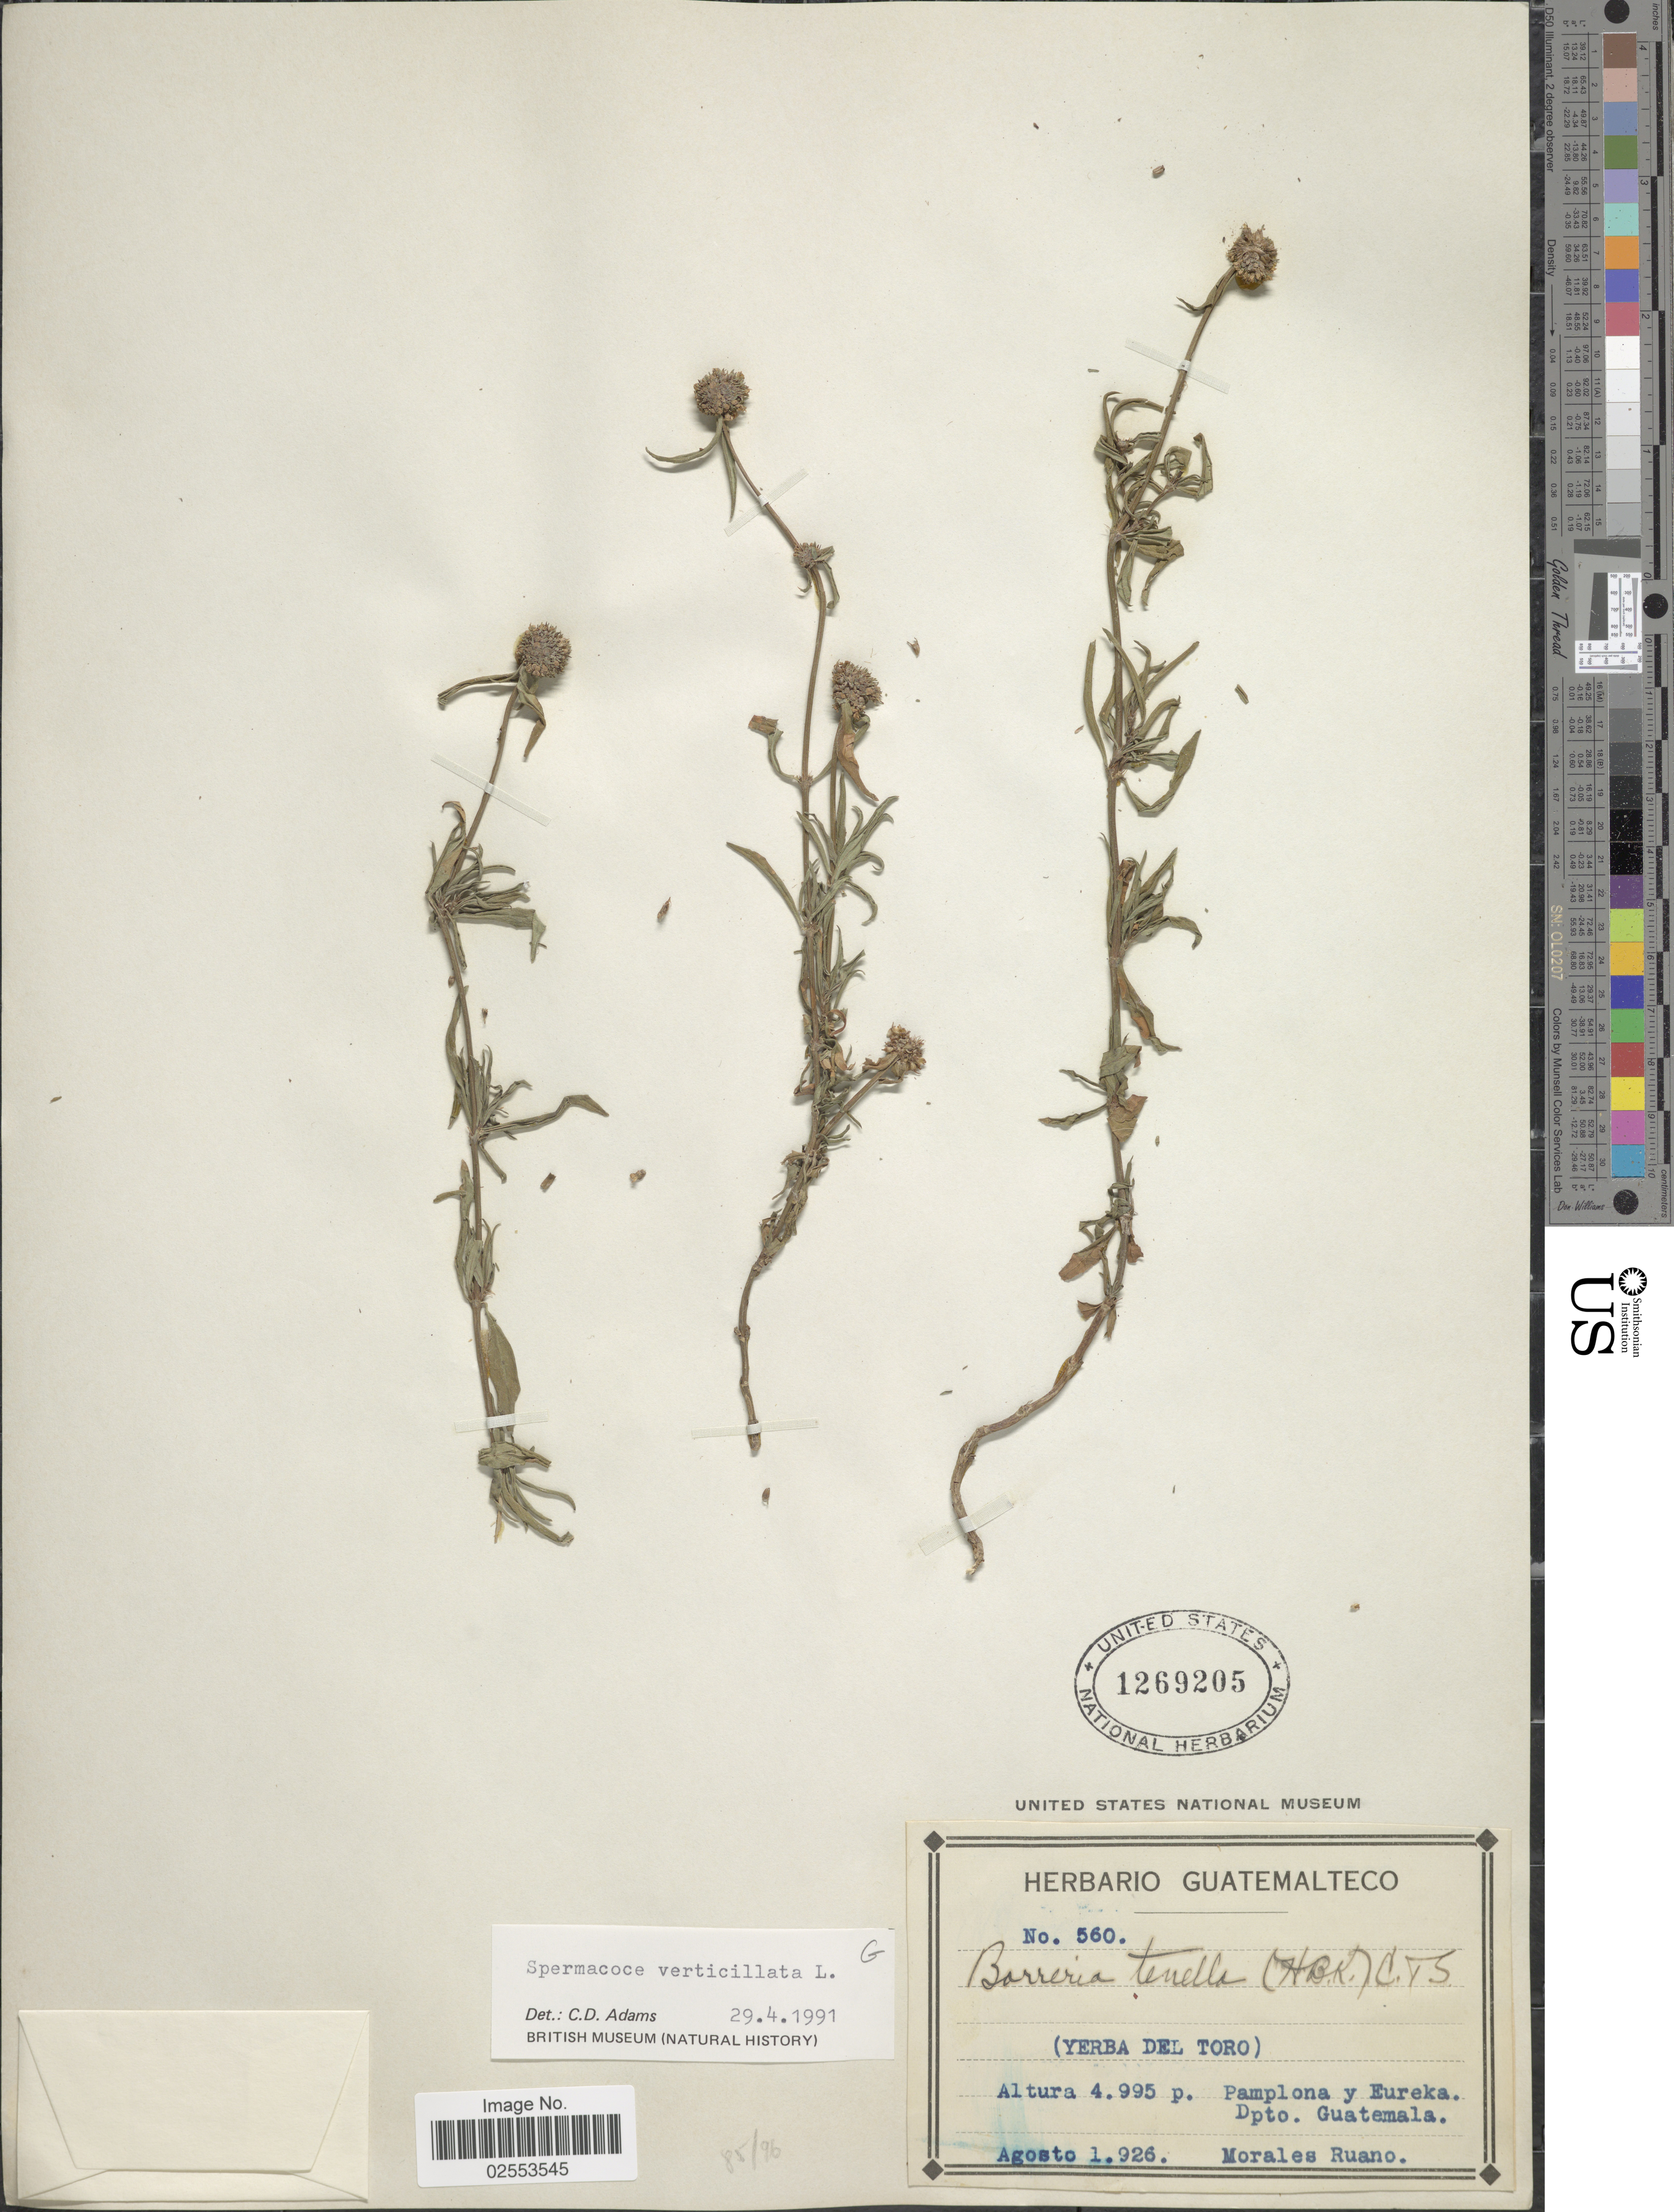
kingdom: Plantae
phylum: Tracheophyta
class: Magnoliopsida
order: Gentianales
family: Rubiaceae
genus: Spermacoce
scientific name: Spermacoce verticillata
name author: L.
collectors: M. Ruano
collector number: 560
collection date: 1926-08-01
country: Guatemala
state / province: Guatemala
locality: Pamplona y Eureka (Yerba del Toro)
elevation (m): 1522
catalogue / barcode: US 1269205